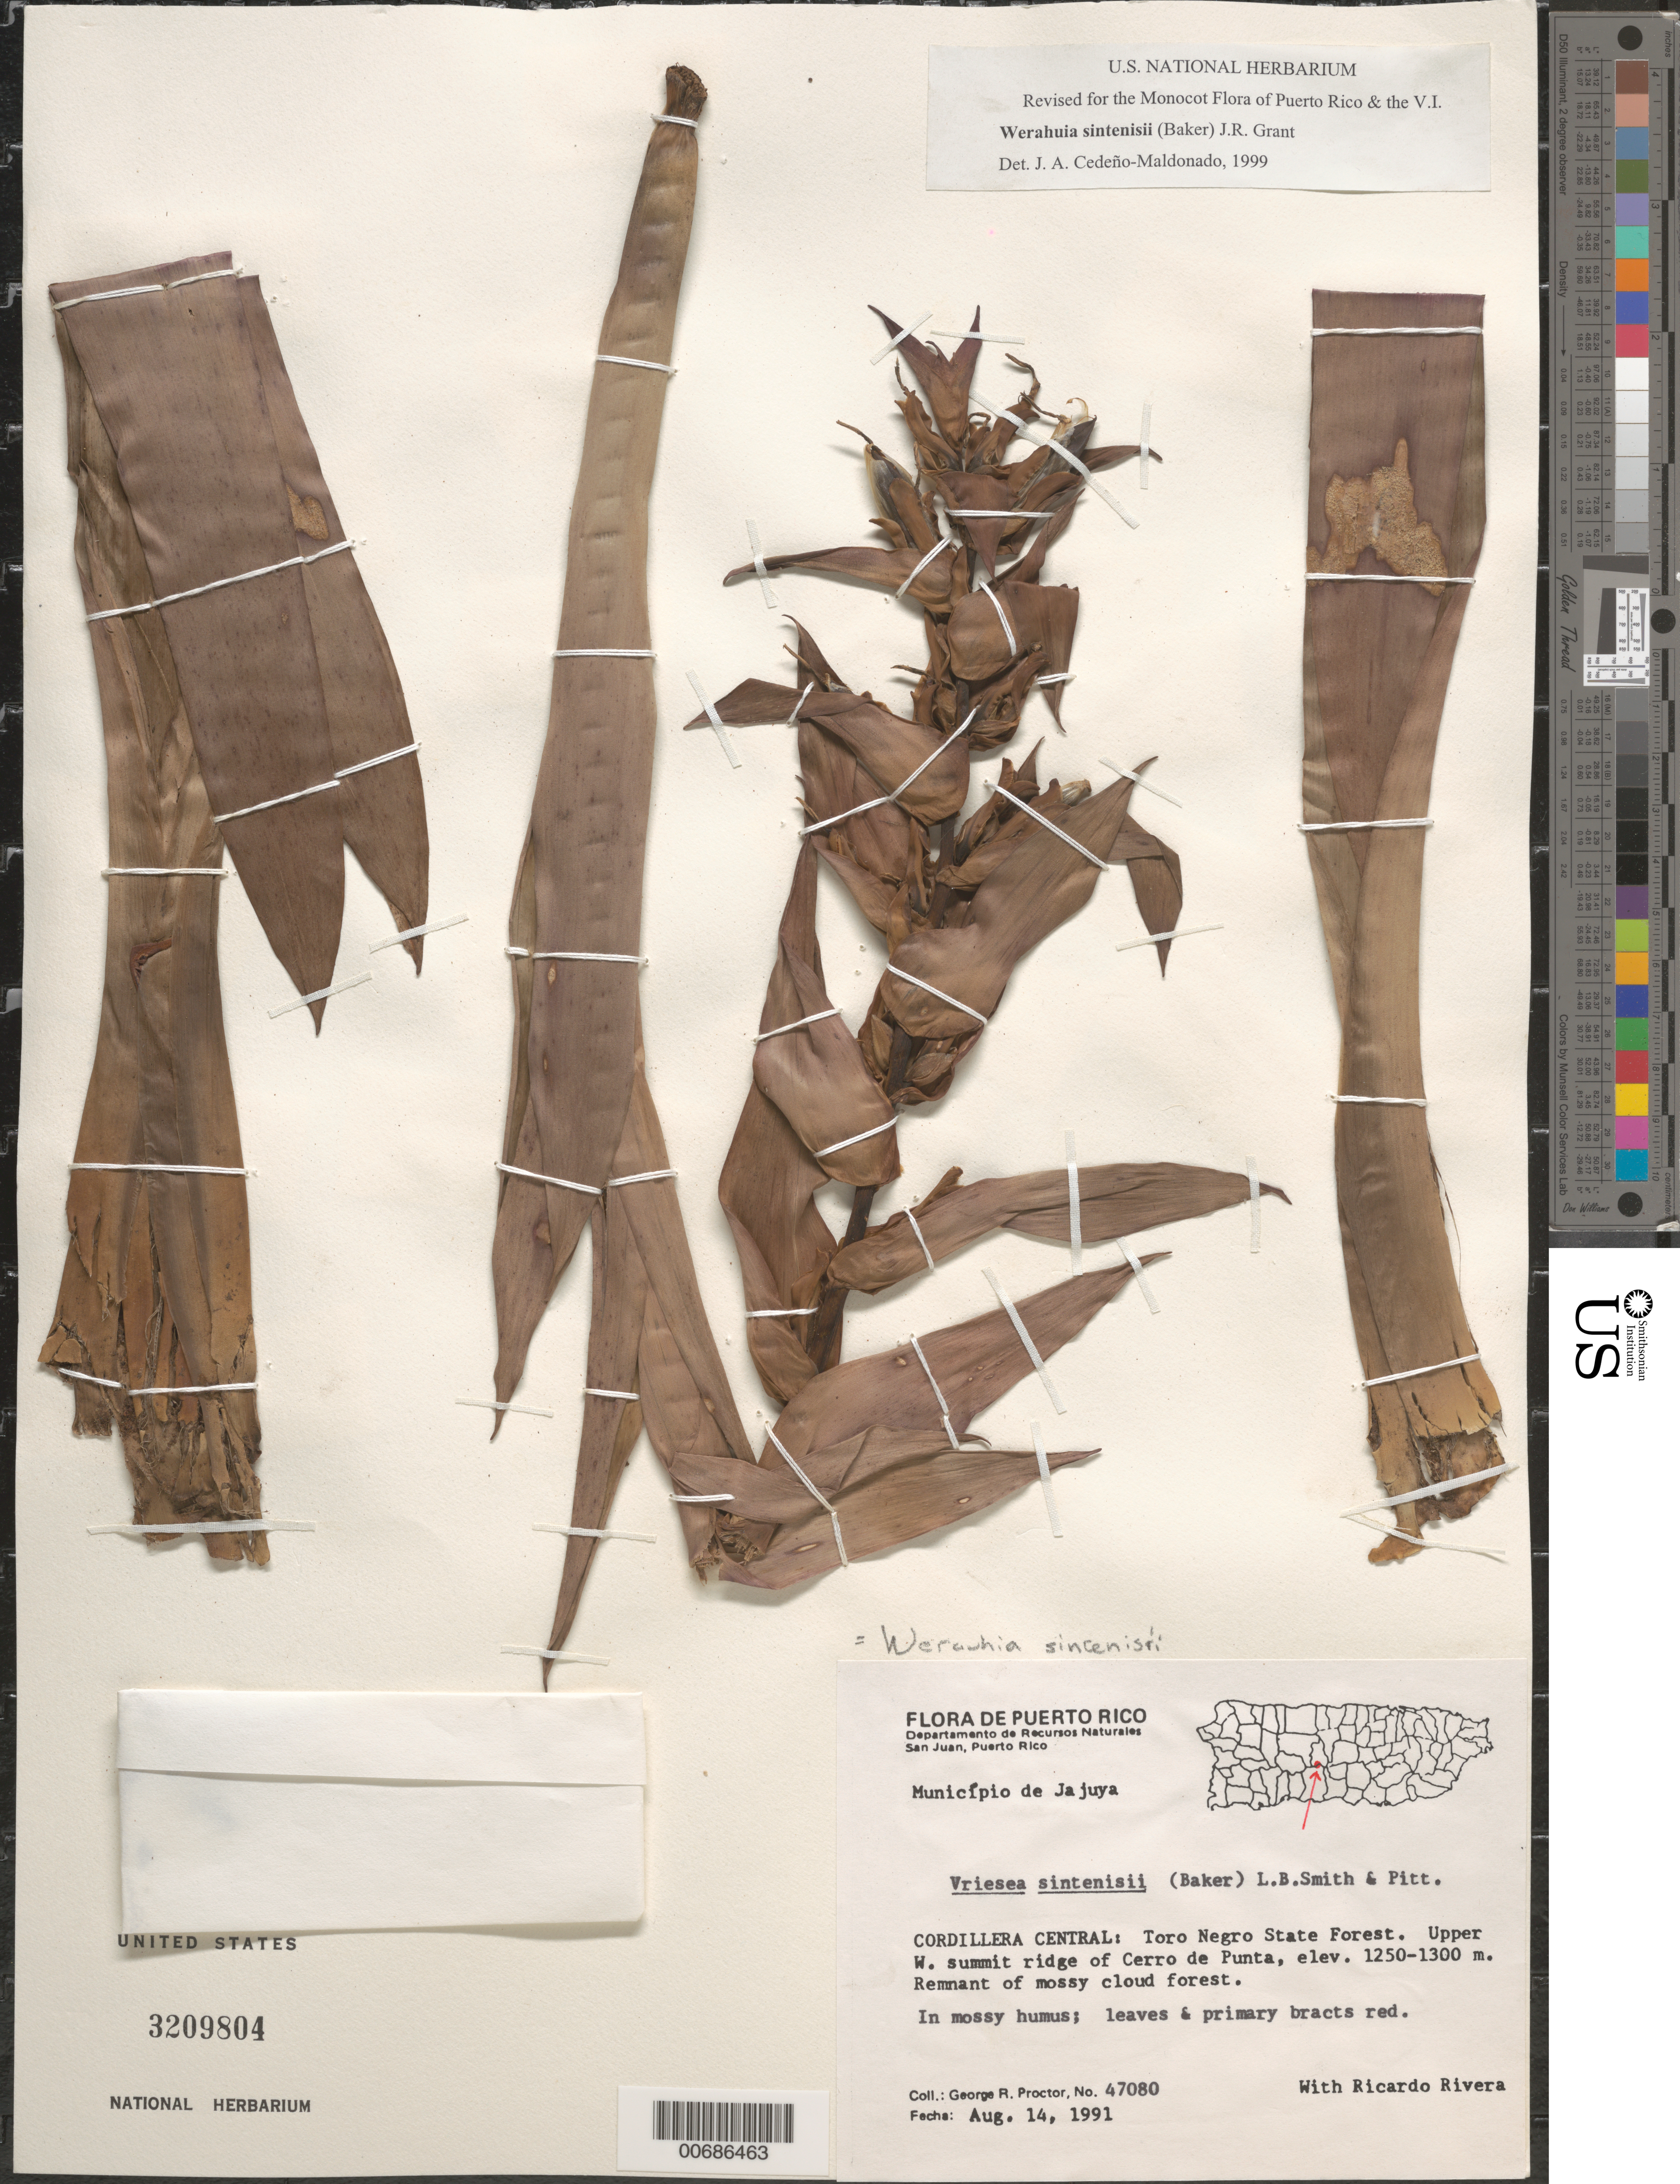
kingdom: Plantae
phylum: Tracheophyta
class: Liliopsida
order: Poales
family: Bromeliaceae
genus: Werauhia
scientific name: Werauhia sintenisii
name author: (Baker) J.R. Grant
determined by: Cedeño-Maldonado, J. A.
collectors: G. R. Proctor & R. Rivera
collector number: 47080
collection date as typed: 14 Aug 1991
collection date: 1991-08-14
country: Puerto Rico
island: Greater Antilles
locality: Município de Ja juya; Cordillera Central: Toro Negro State Forest. Upper W summit of ridge of Cerro de Punta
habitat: In mossy humus; Remnant of mossy cloud forest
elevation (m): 1250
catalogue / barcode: US 3209804